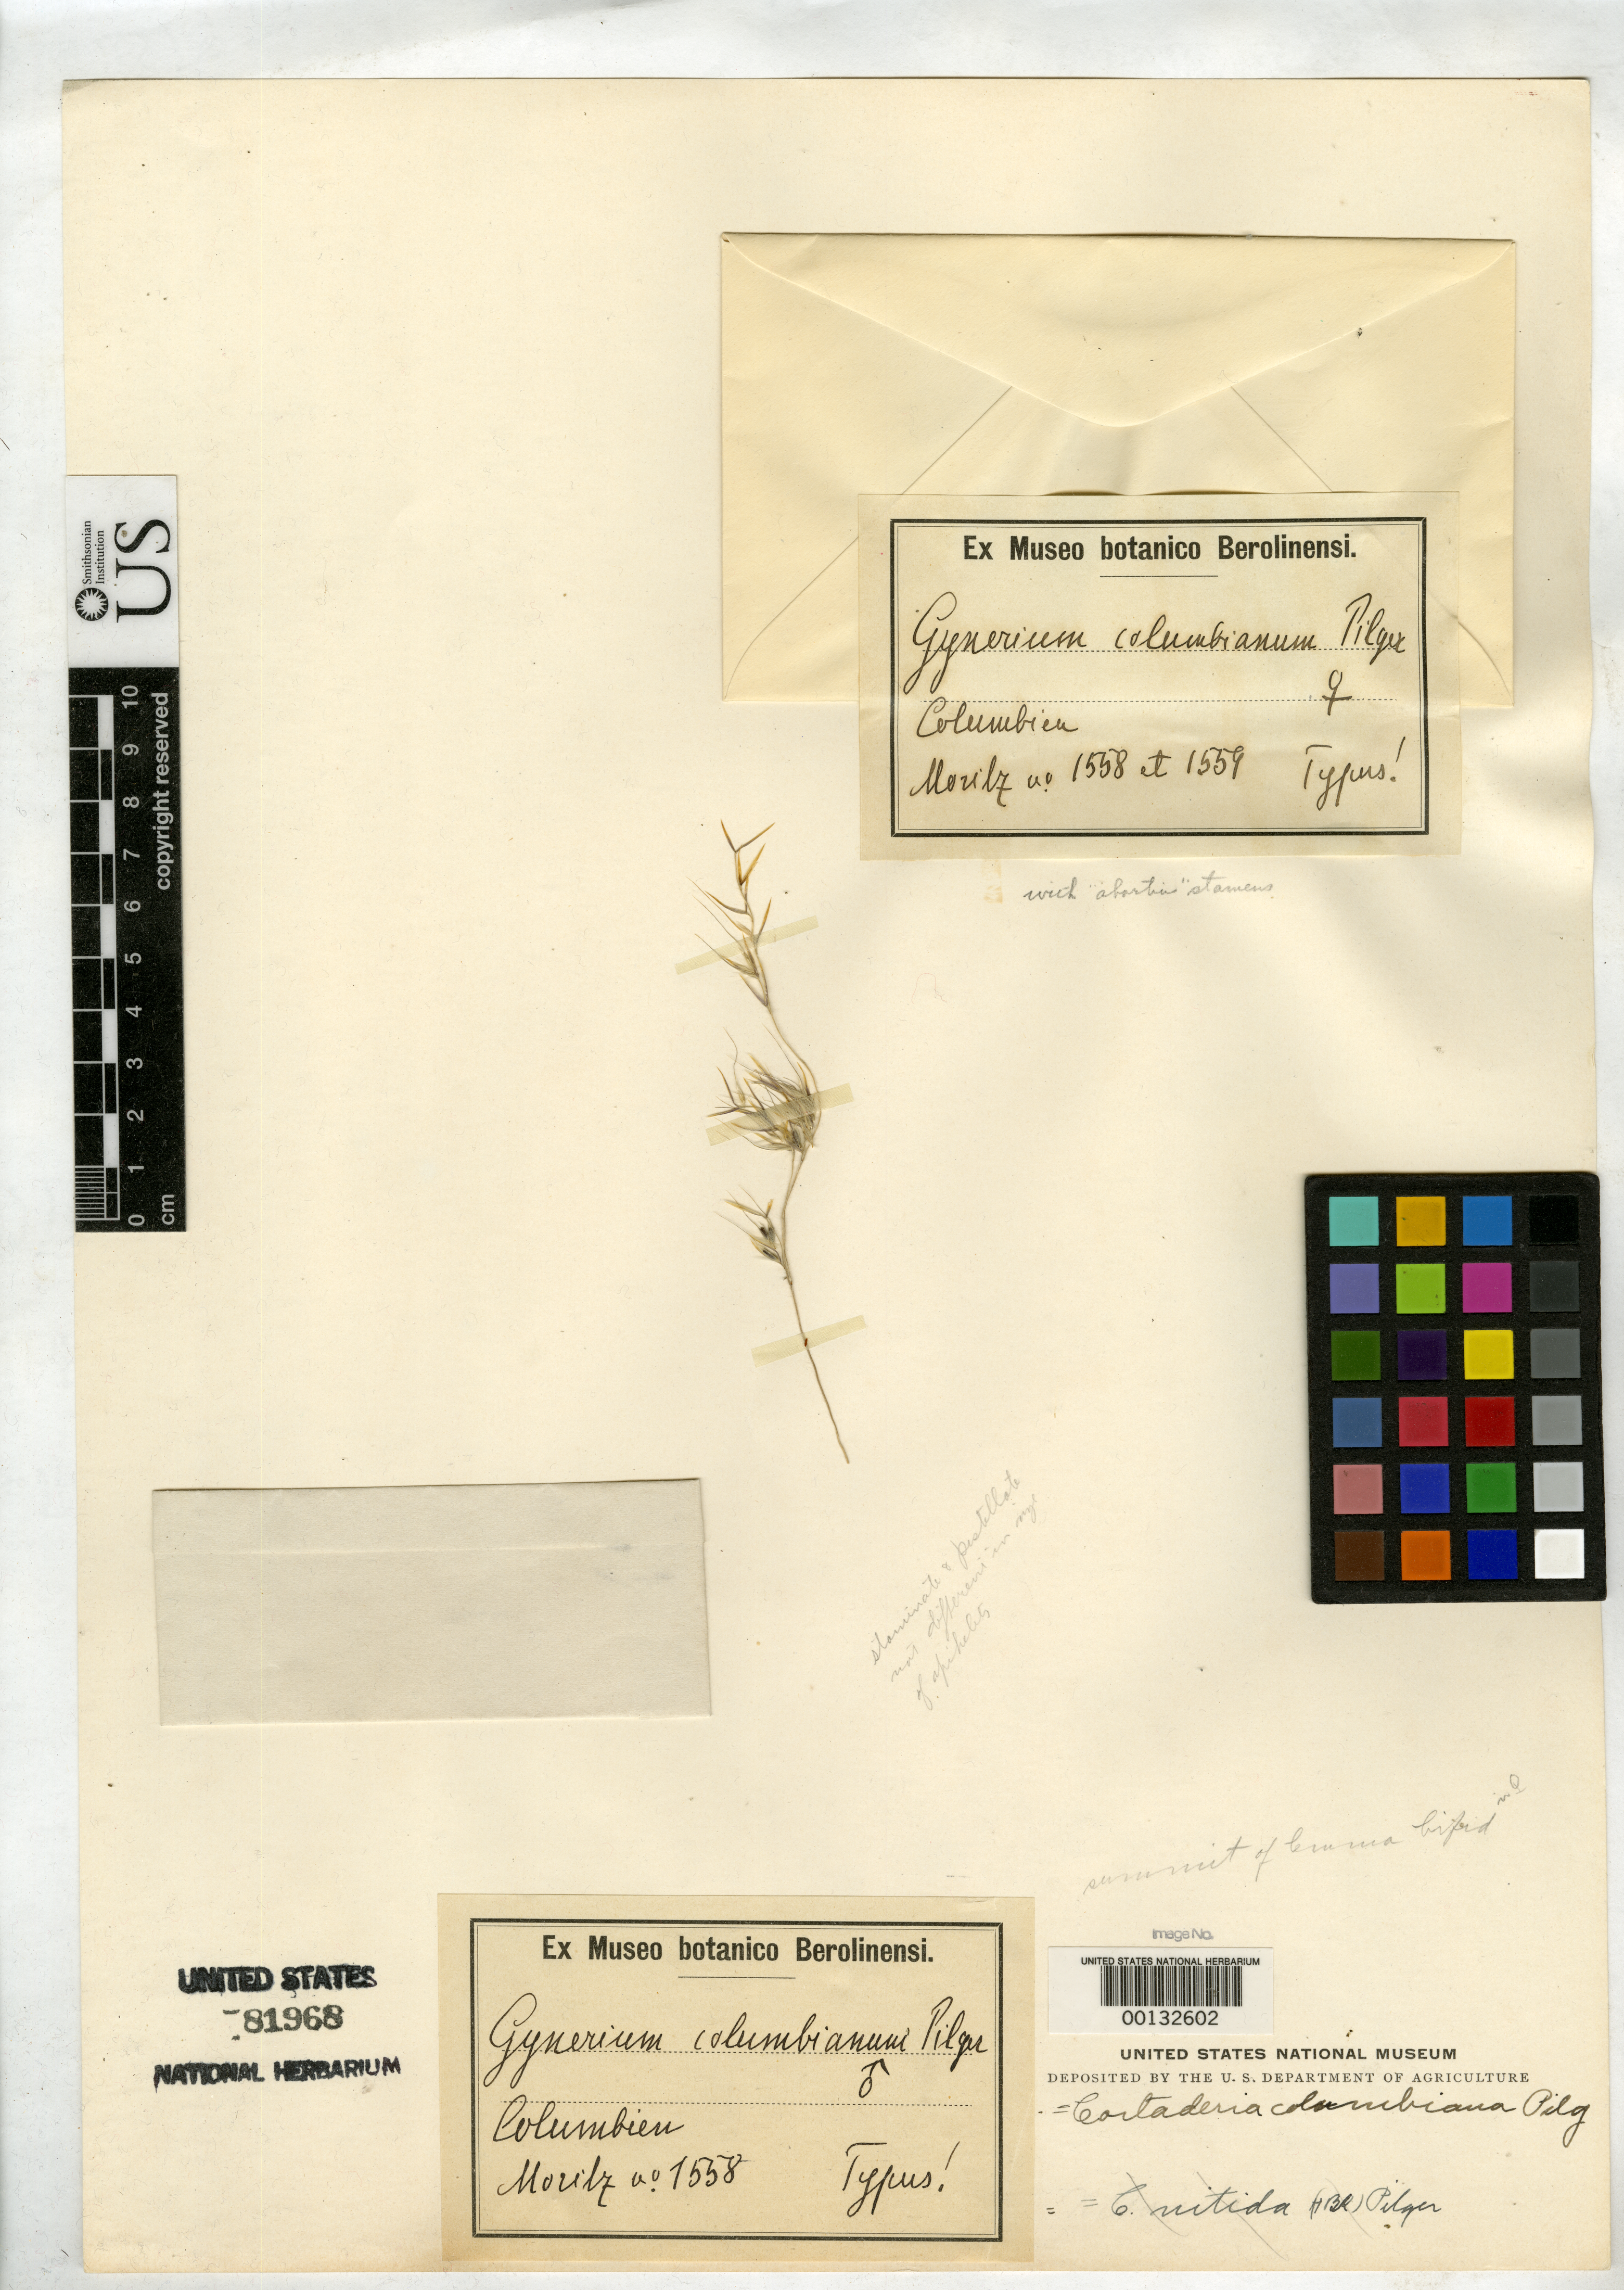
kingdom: Plantae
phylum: Tracheophyta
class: Liliopsida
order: Poales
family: Poaceae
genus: Gynerium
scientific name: Gynerium columbianum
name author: Pilg.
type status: Syntype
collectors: R. K. F. Pilger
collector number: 1558 & 1559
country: Venezuela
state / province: Mérida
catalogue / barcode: US 81968